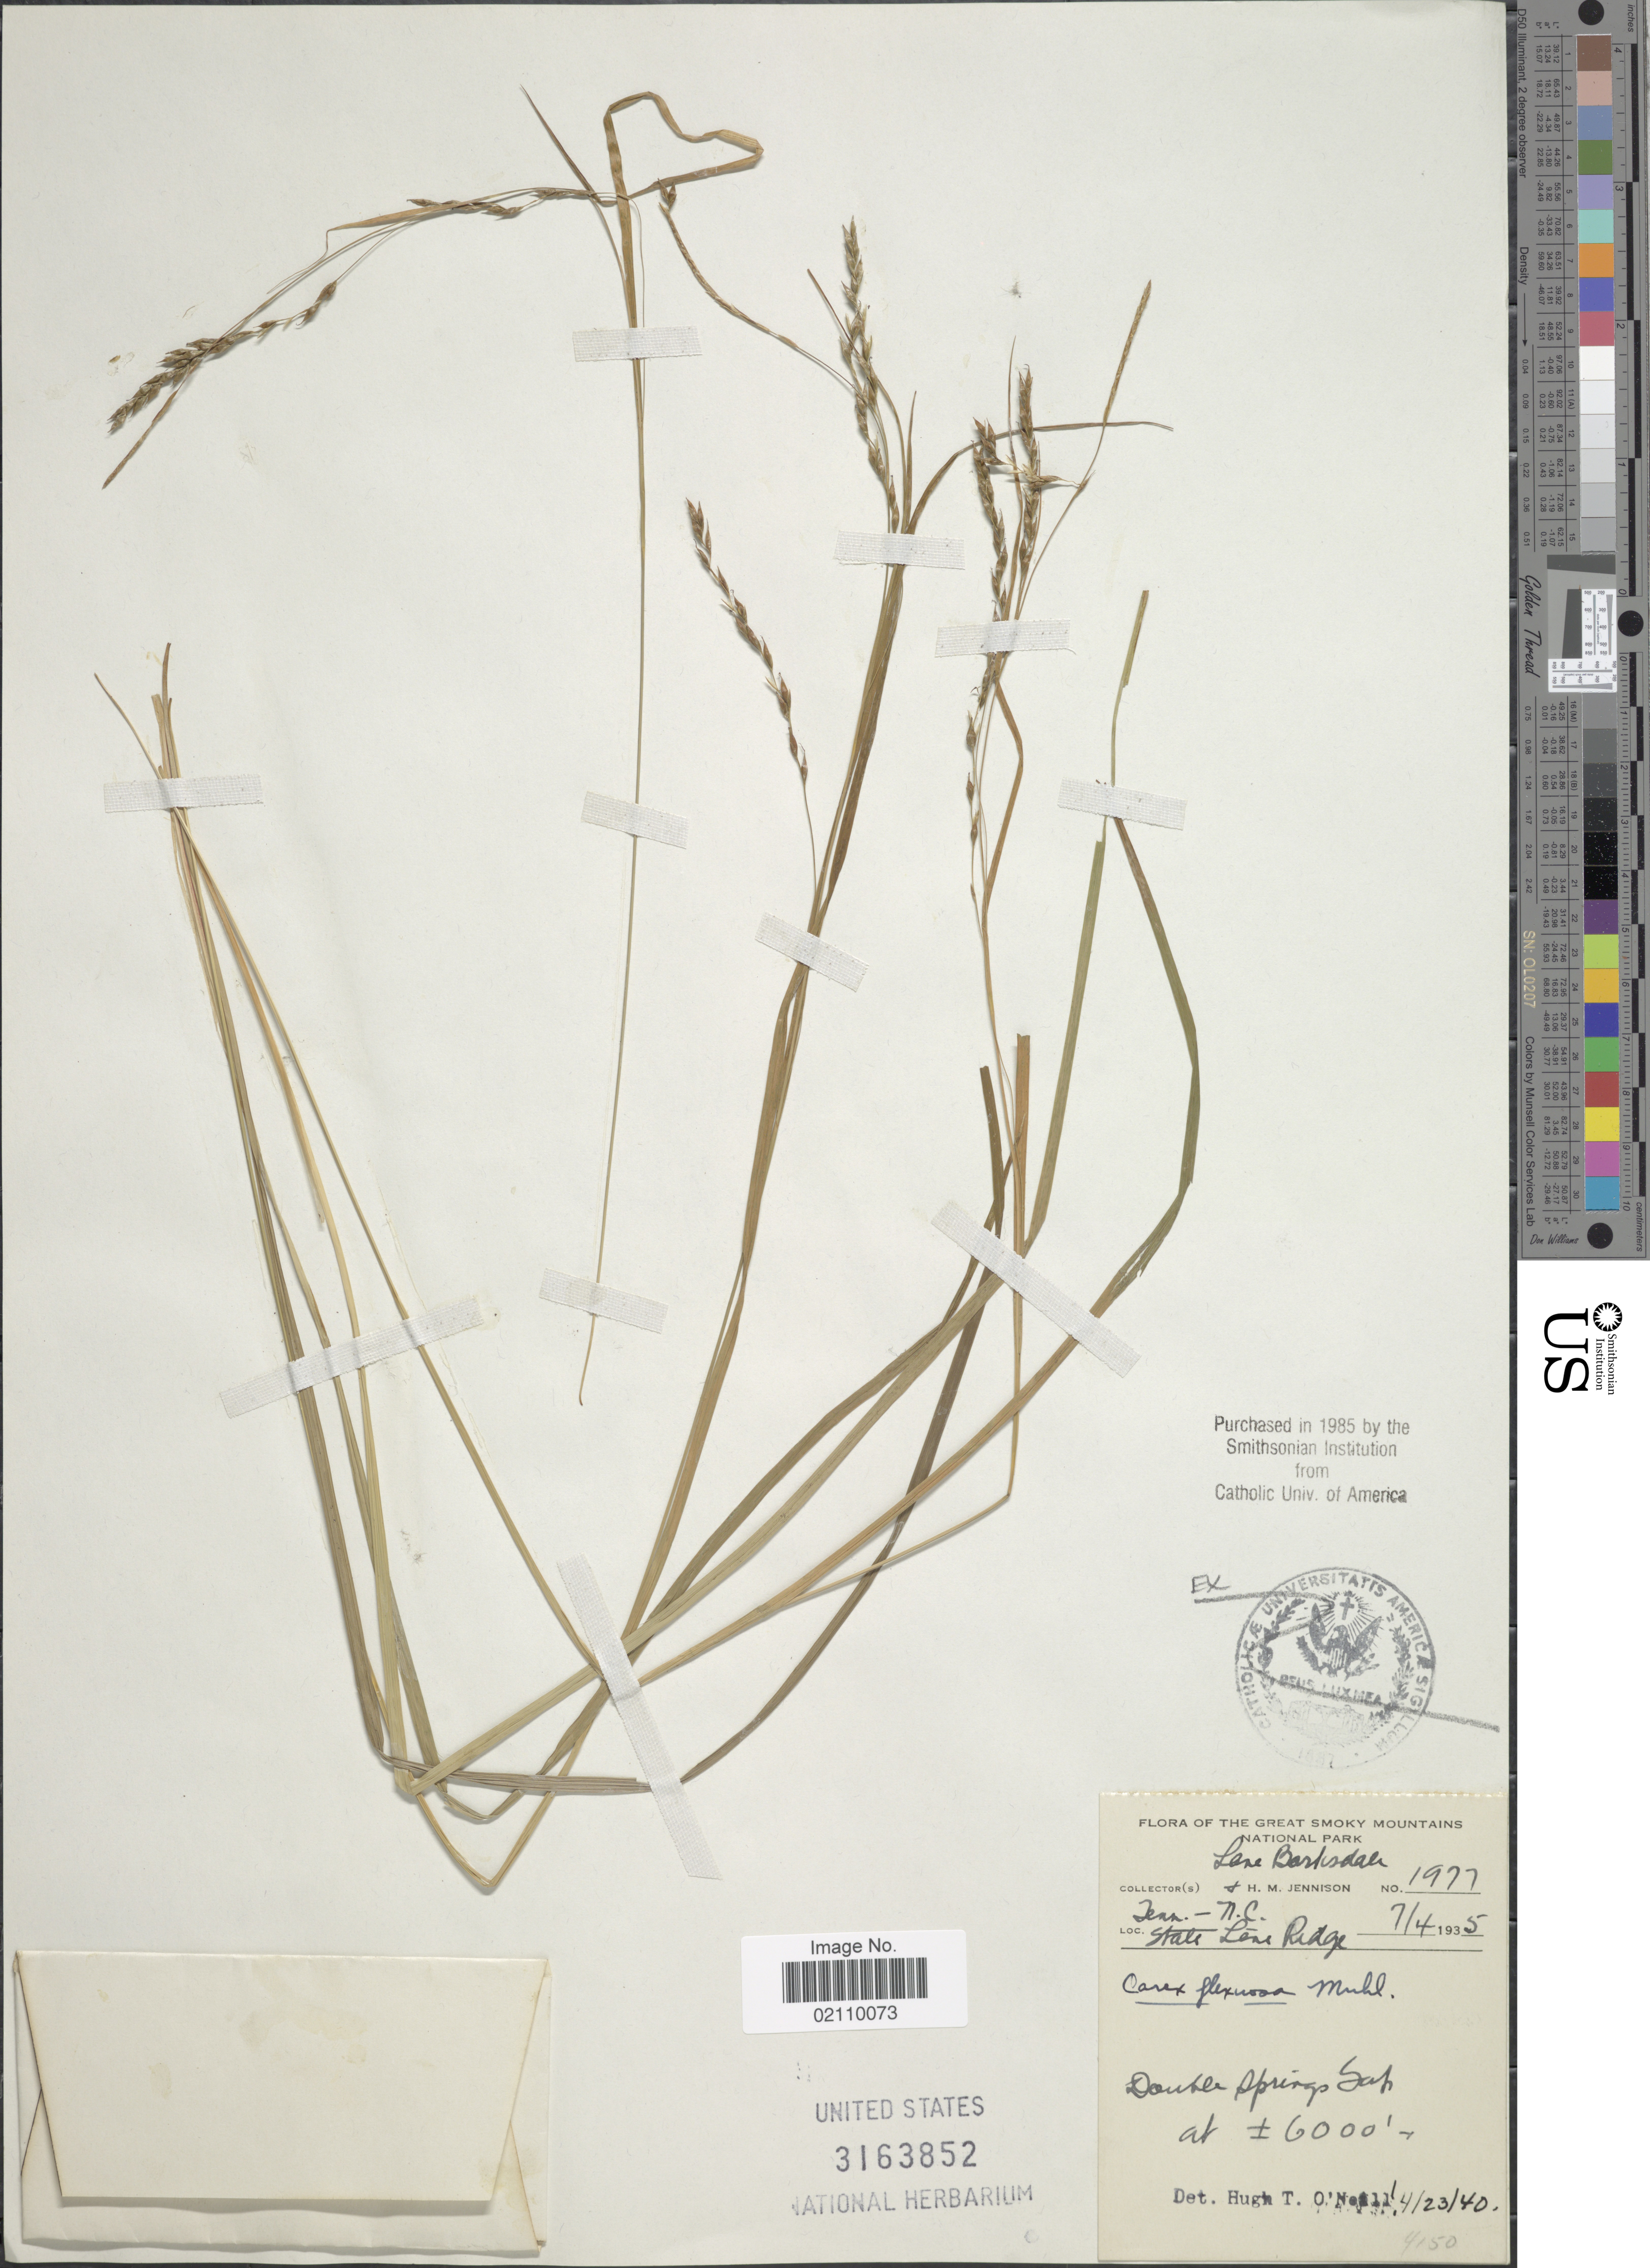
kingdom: Plantae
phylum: Tracheophyta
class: Liliopsida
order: Poales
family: Cyperaceae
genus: Carex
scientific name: Carex flexuosa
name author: Muhl. ex Willd.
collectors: L. Barksdale & H. Jennison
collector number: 1977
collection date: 1935-07-04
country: United States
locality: Great Smoky Mountains, National Park, Tenn. - N.C., State Line Ridge, Double Springs Gap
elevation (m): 1829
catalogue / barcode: US 3163852